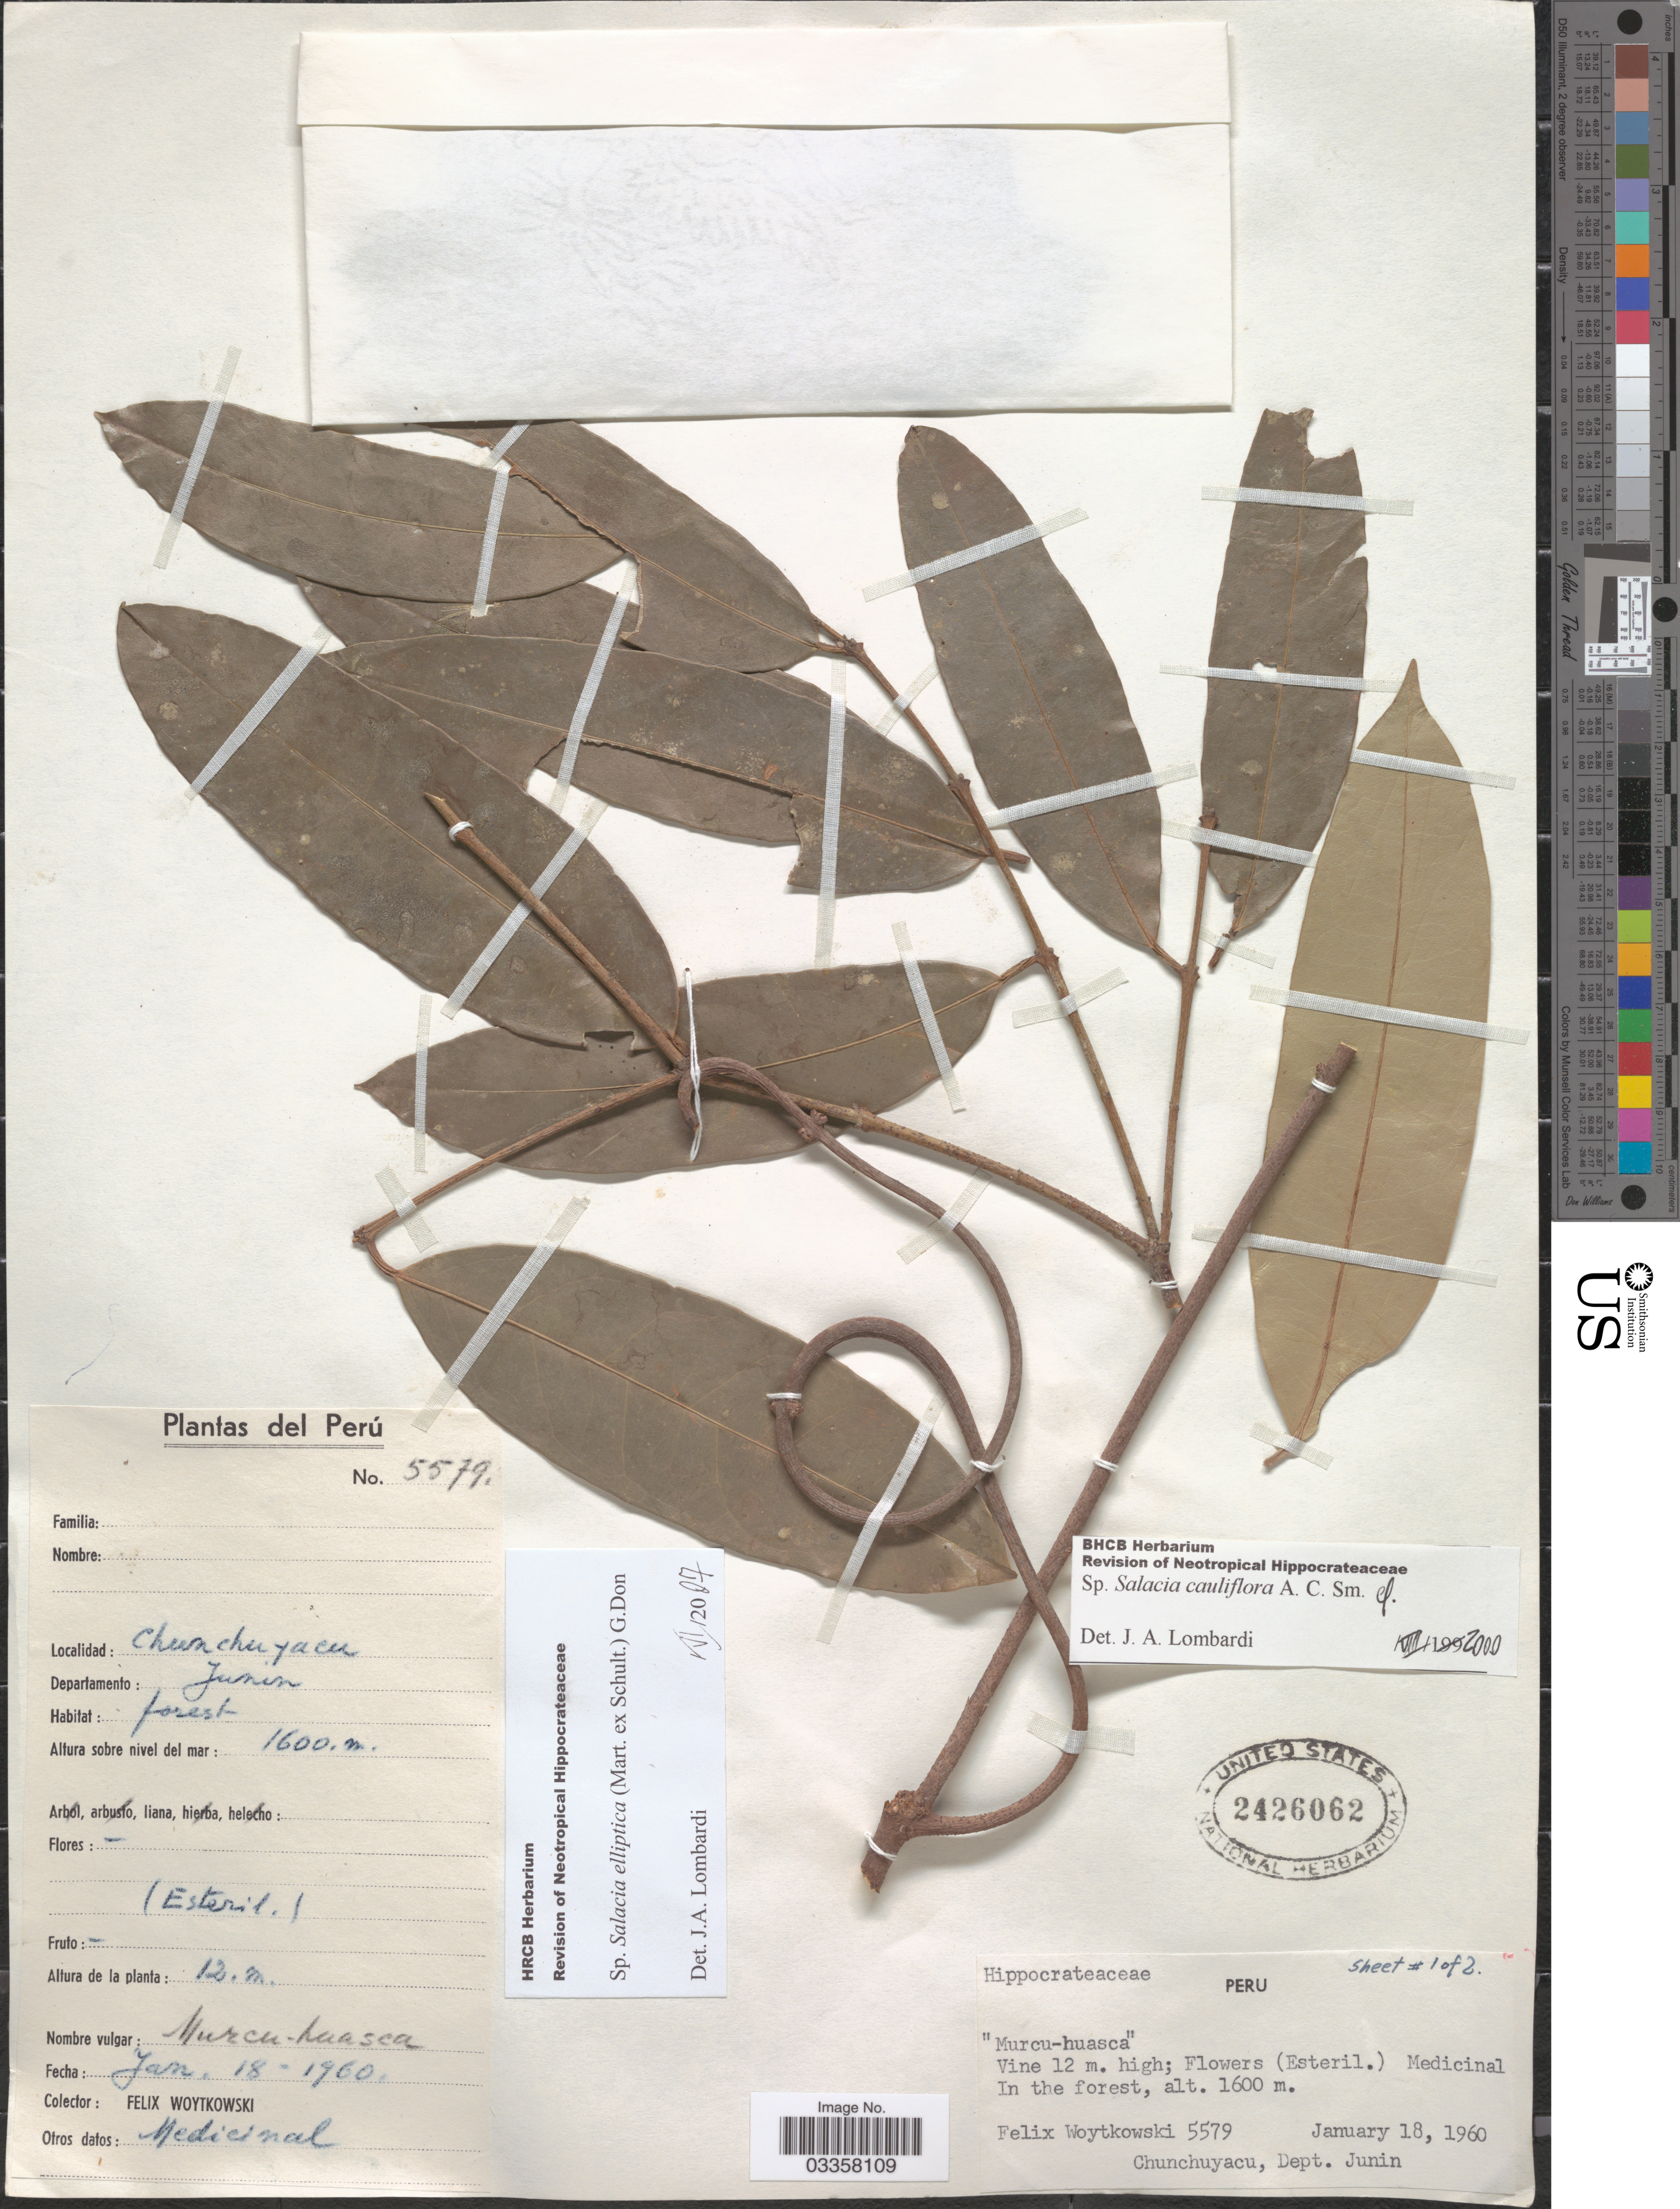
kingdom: Plantae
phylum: Tracheophyta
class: Magnoliopsida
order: Celastrales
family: Celastraceae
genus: Salacia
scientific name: Salacia elliptica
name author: (Mart. ex Schult.) G. Don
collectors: F. Woytkowski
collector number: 5579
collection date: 1960-01-18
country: Peru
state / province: Junín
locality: Chunchuyacu, Dept. Junin.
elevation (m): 1600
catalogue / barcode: US 2426062